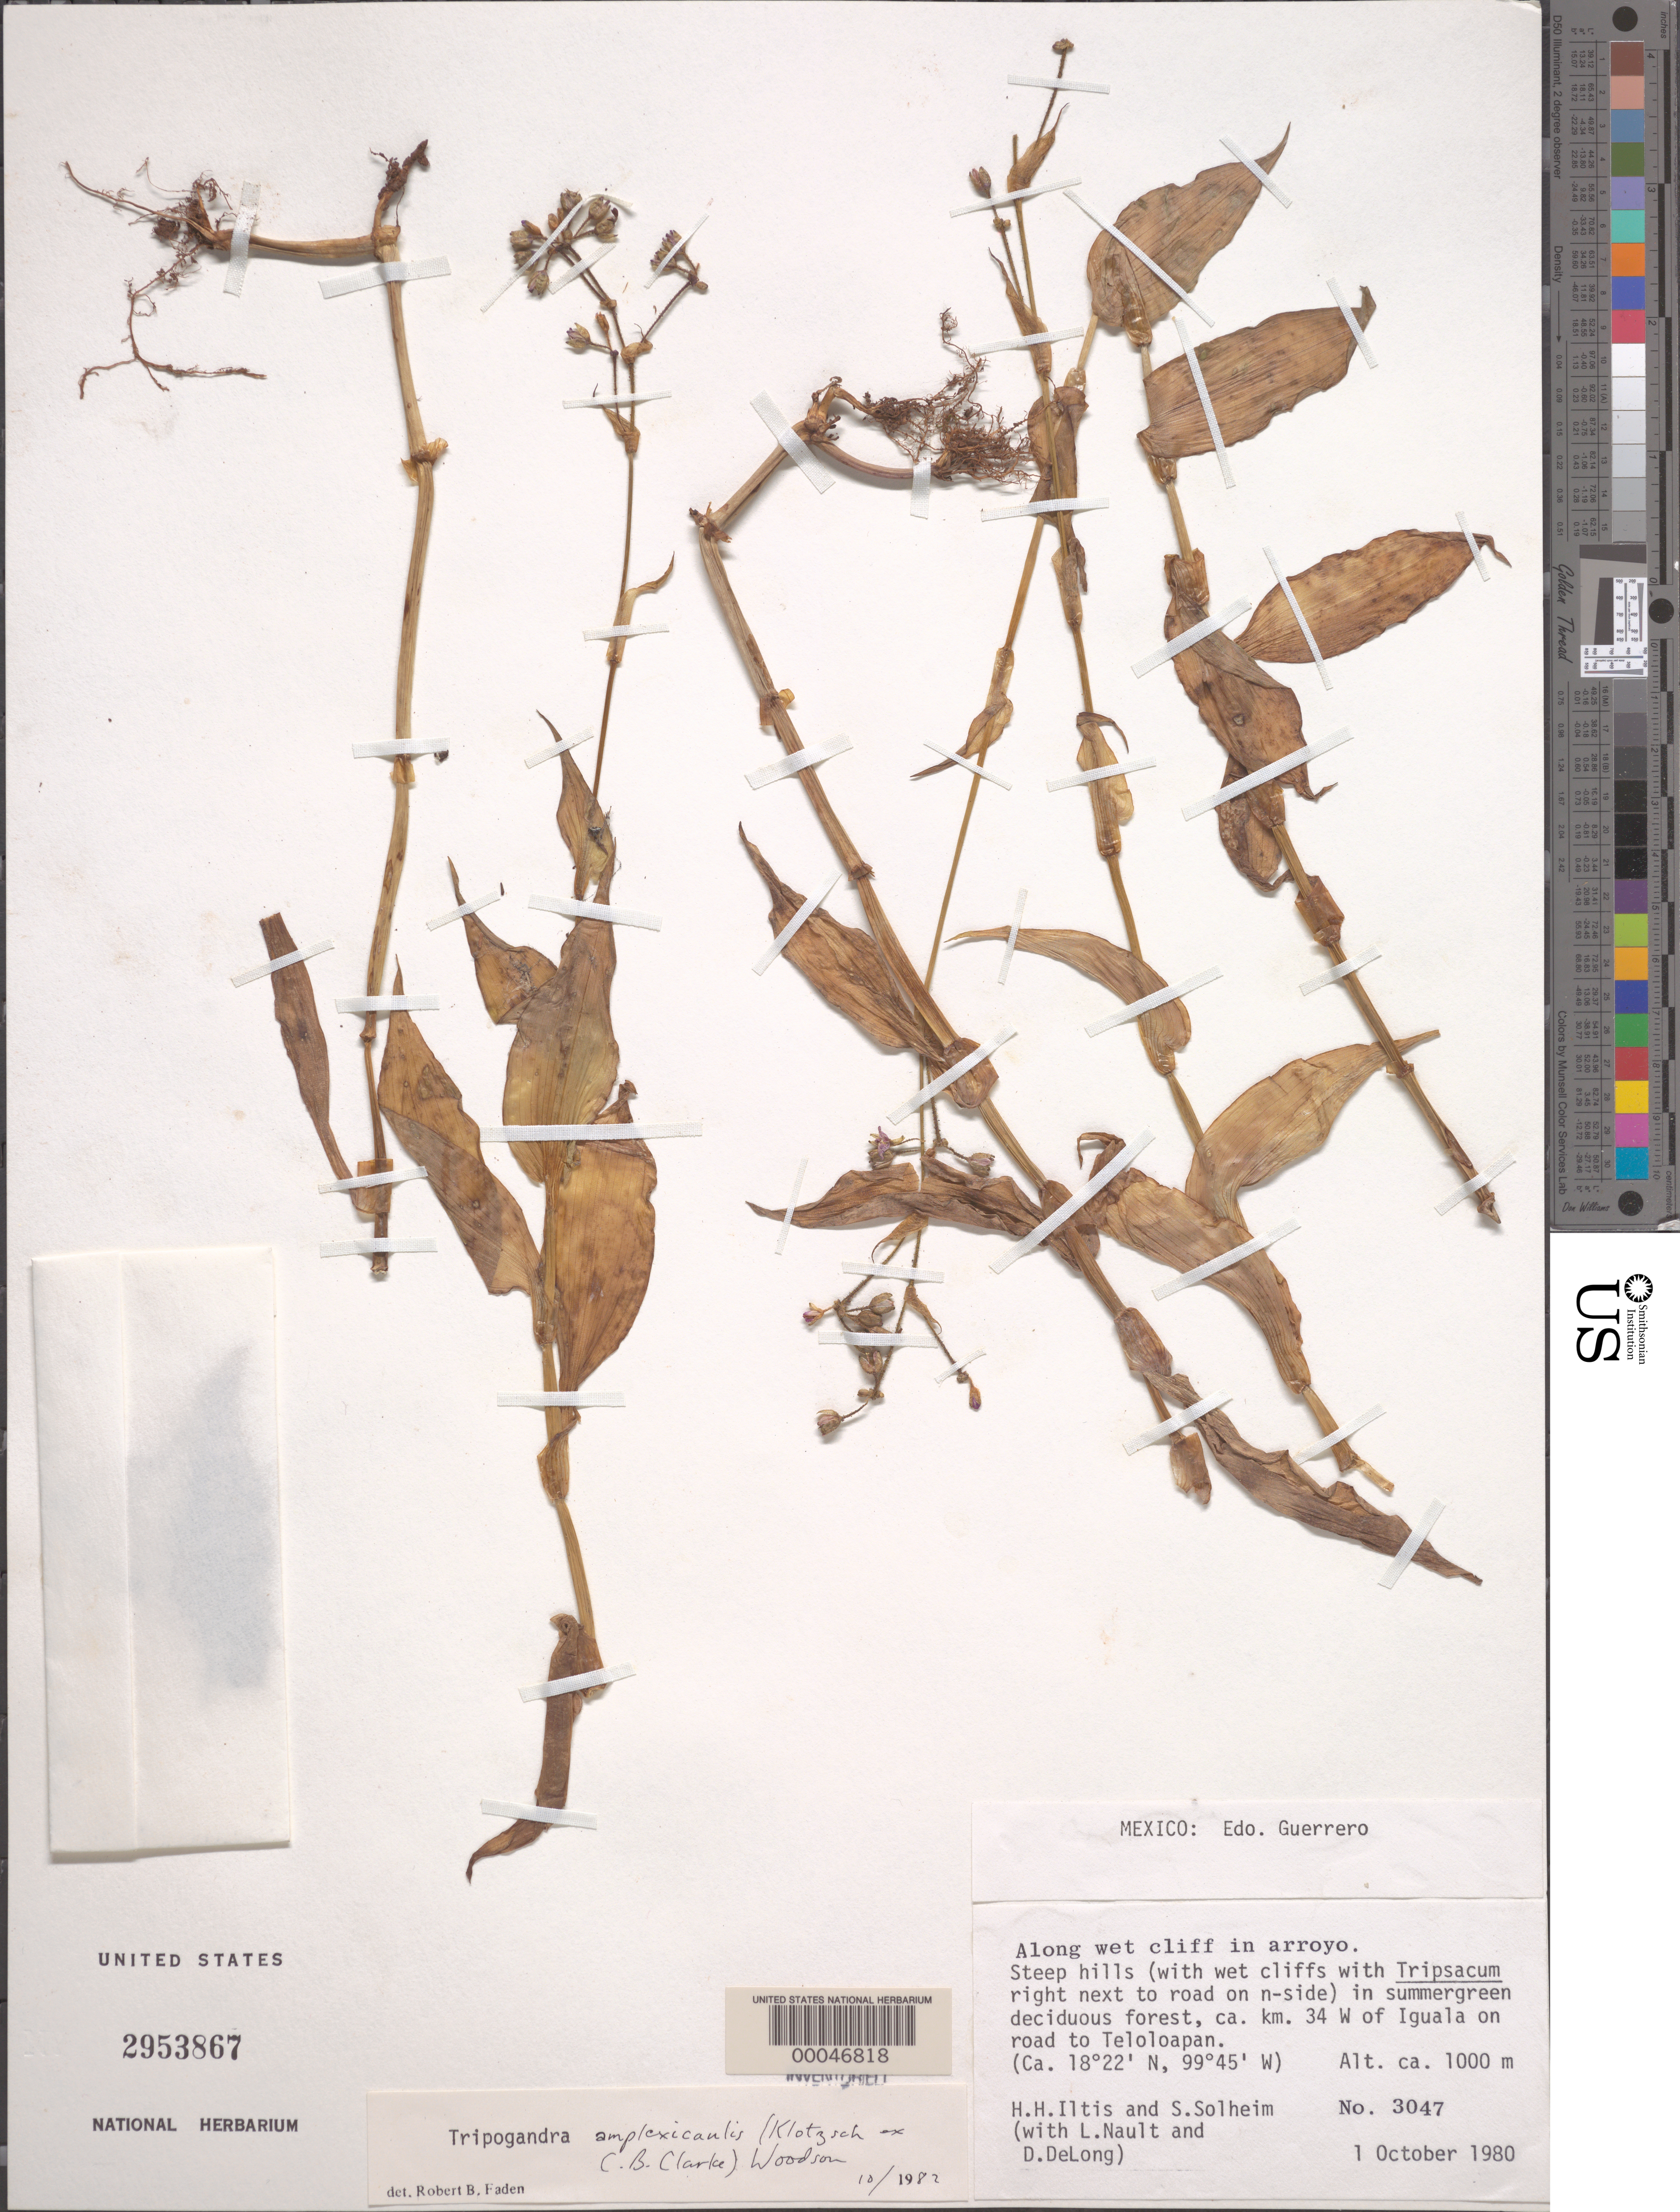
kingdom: Plantae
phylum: Tracheophyta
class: Liliopsida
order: Commelinales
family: Commelinaceae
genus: Tripogandra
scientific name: Tripogandra amplexicaulis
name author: (Klotzsch ex C.B. Clarke) Woodson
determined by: Faden, Robert B., (US), Smithsonian Institution - National Museum of Natural History (UNITED STATES)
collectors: H. H. Iltis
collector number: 3047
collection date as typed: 01 Oct 1980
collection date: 1980-10-01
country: Mexico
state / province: Guerrero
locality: W of Iguala, road to Teloloapan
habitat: Wet cliff in arroyo, summergreen deciduous forest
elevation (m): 1000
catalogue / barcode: US 2953867